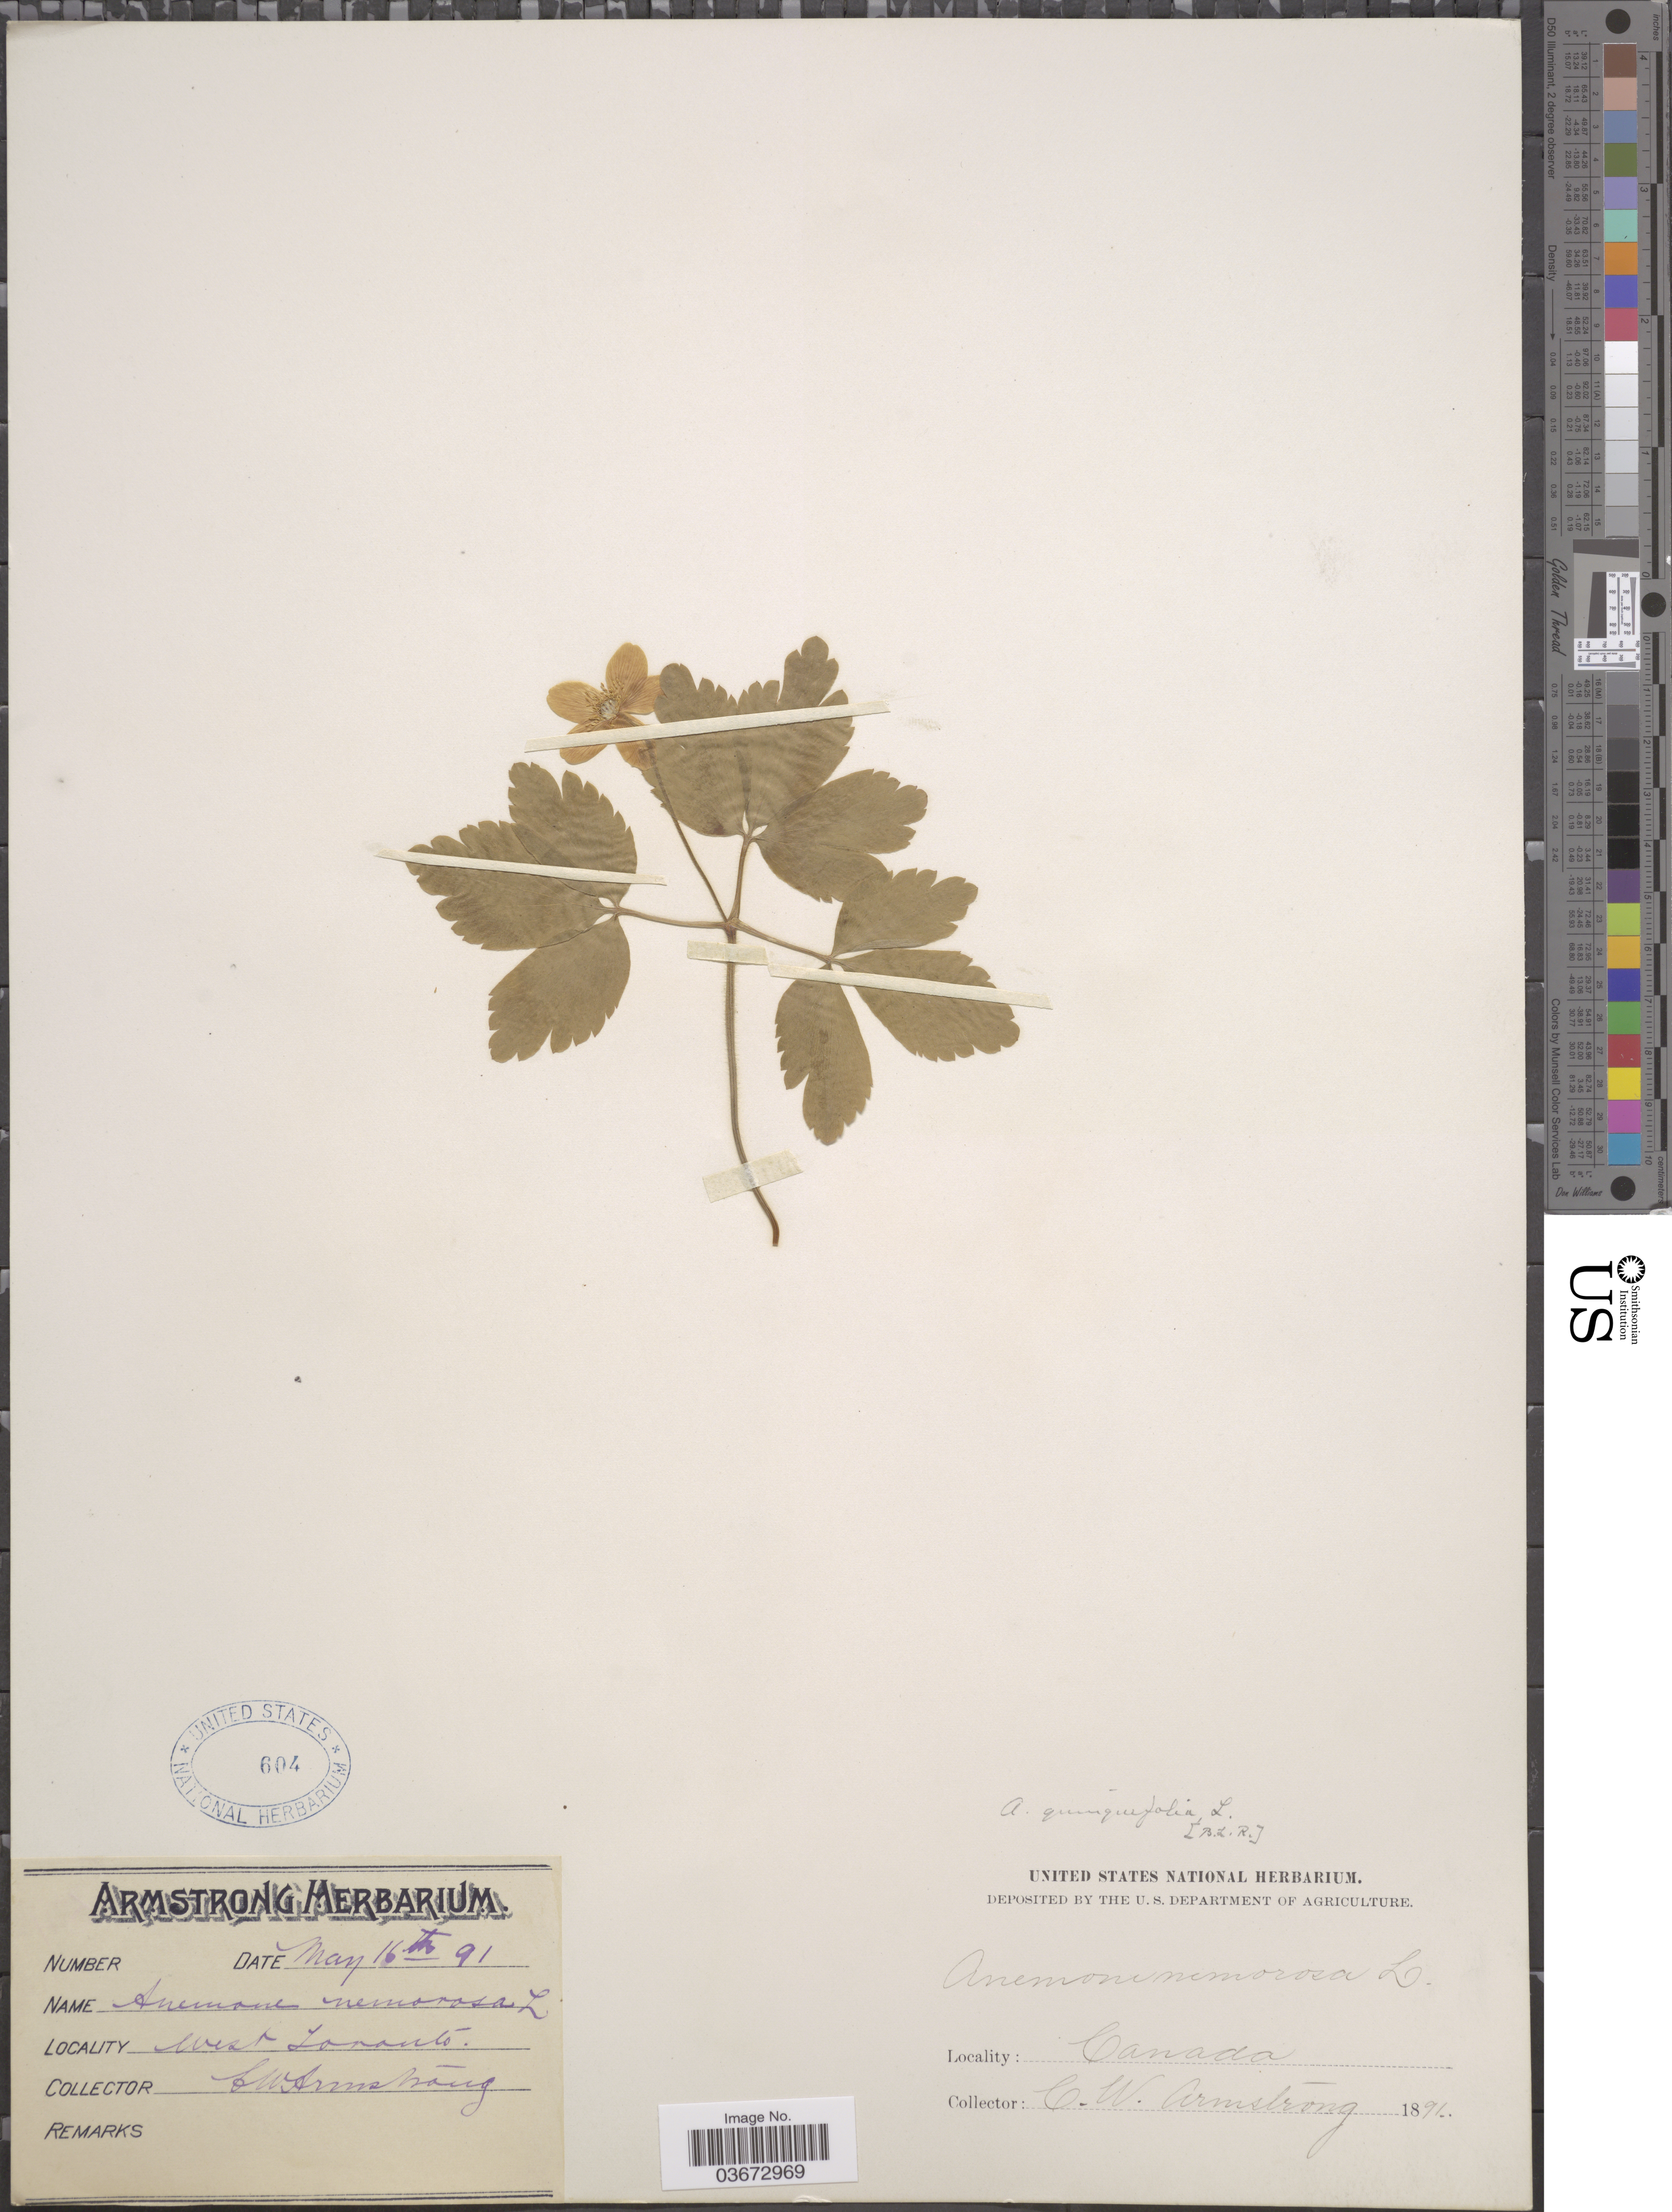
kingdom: Plantae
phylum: Tracheophyta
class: Magnoliopsida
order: Ranunculales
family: Ranunculaceae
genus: Anemone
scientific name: Anemone quinquefolia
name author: L.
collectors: C. W. Armstrong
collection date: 1891-05-16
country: Canada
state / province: Ontario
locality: West Toronto.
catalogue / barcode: US 604